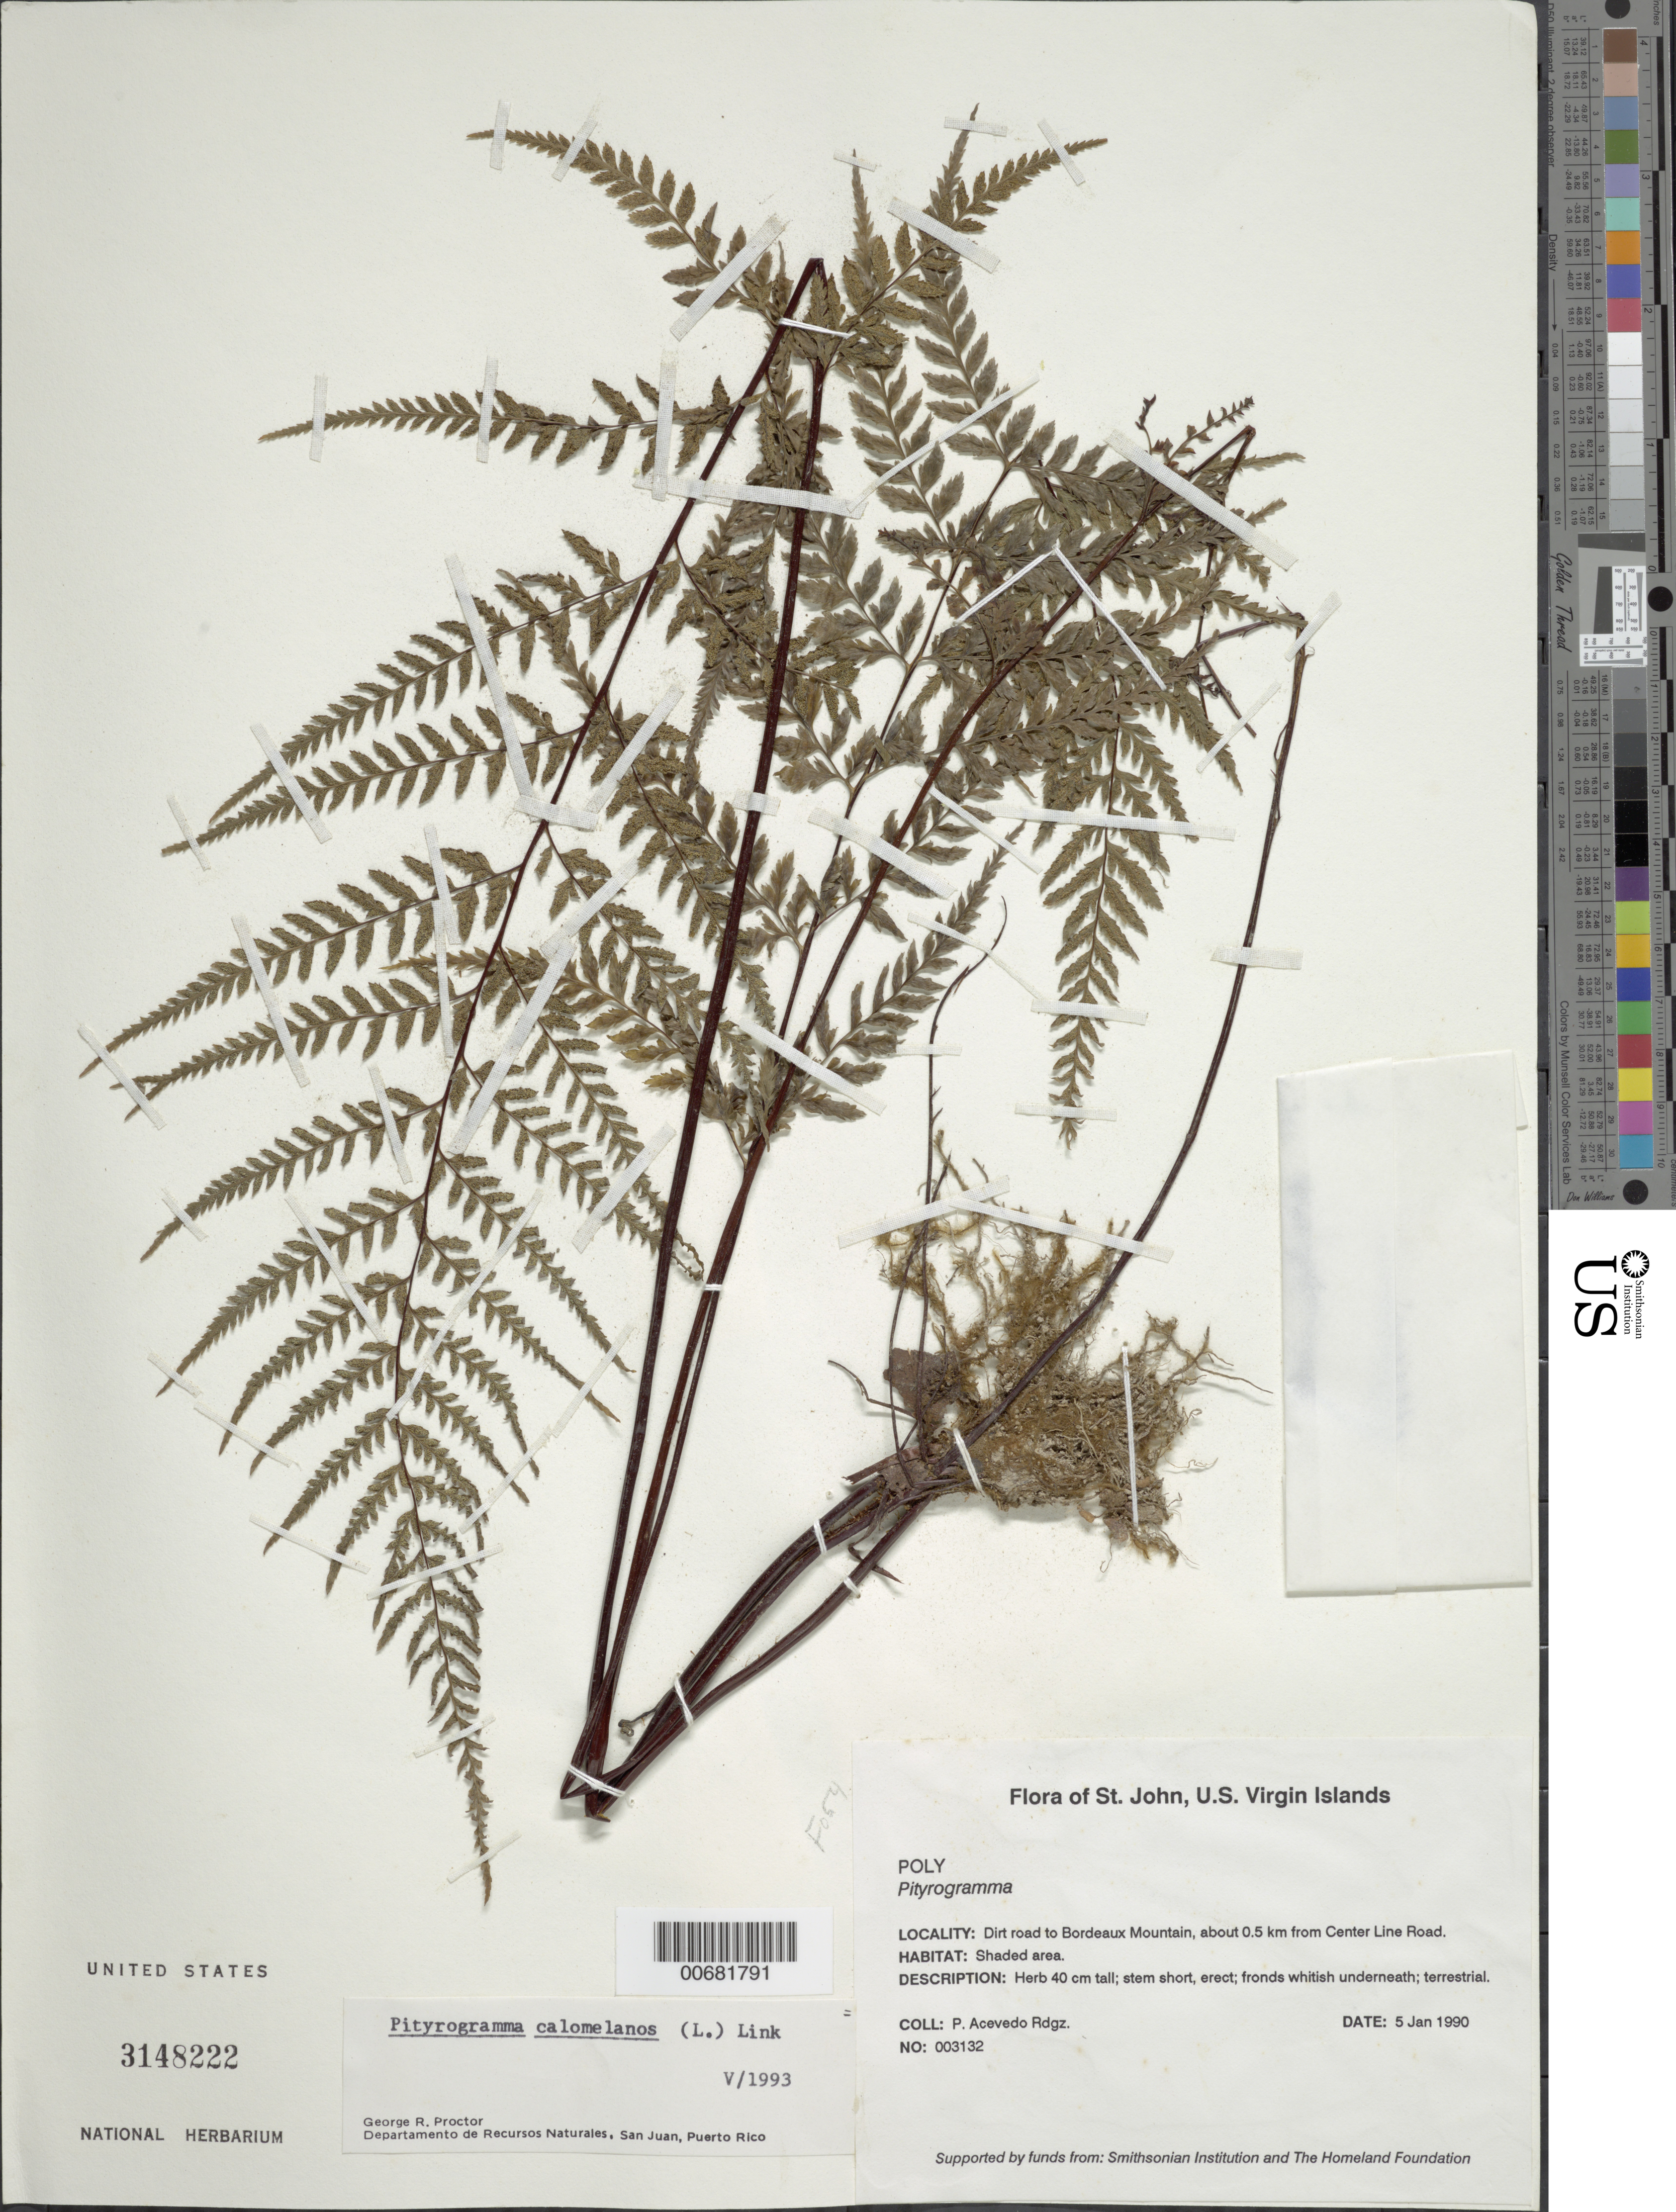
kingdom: Plantae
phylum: Tracheophyta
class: Polypodiopsida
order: Polypodiales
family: Pteridaceae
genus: Pityrogramma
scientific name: Pityrogramma calomelanos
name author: (L.) Link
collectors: P. Acevedo-Rodr.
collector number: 3132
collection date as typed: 05 Jan 1990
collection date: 1990-01-05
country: U.S. Virgin Islands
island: St. John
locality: Cruz Bay Quarter; dirt road to Bordeaux Mountain, about 0.5 km from Center Line Road.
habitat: Shaded area.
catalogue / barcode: US 3148222